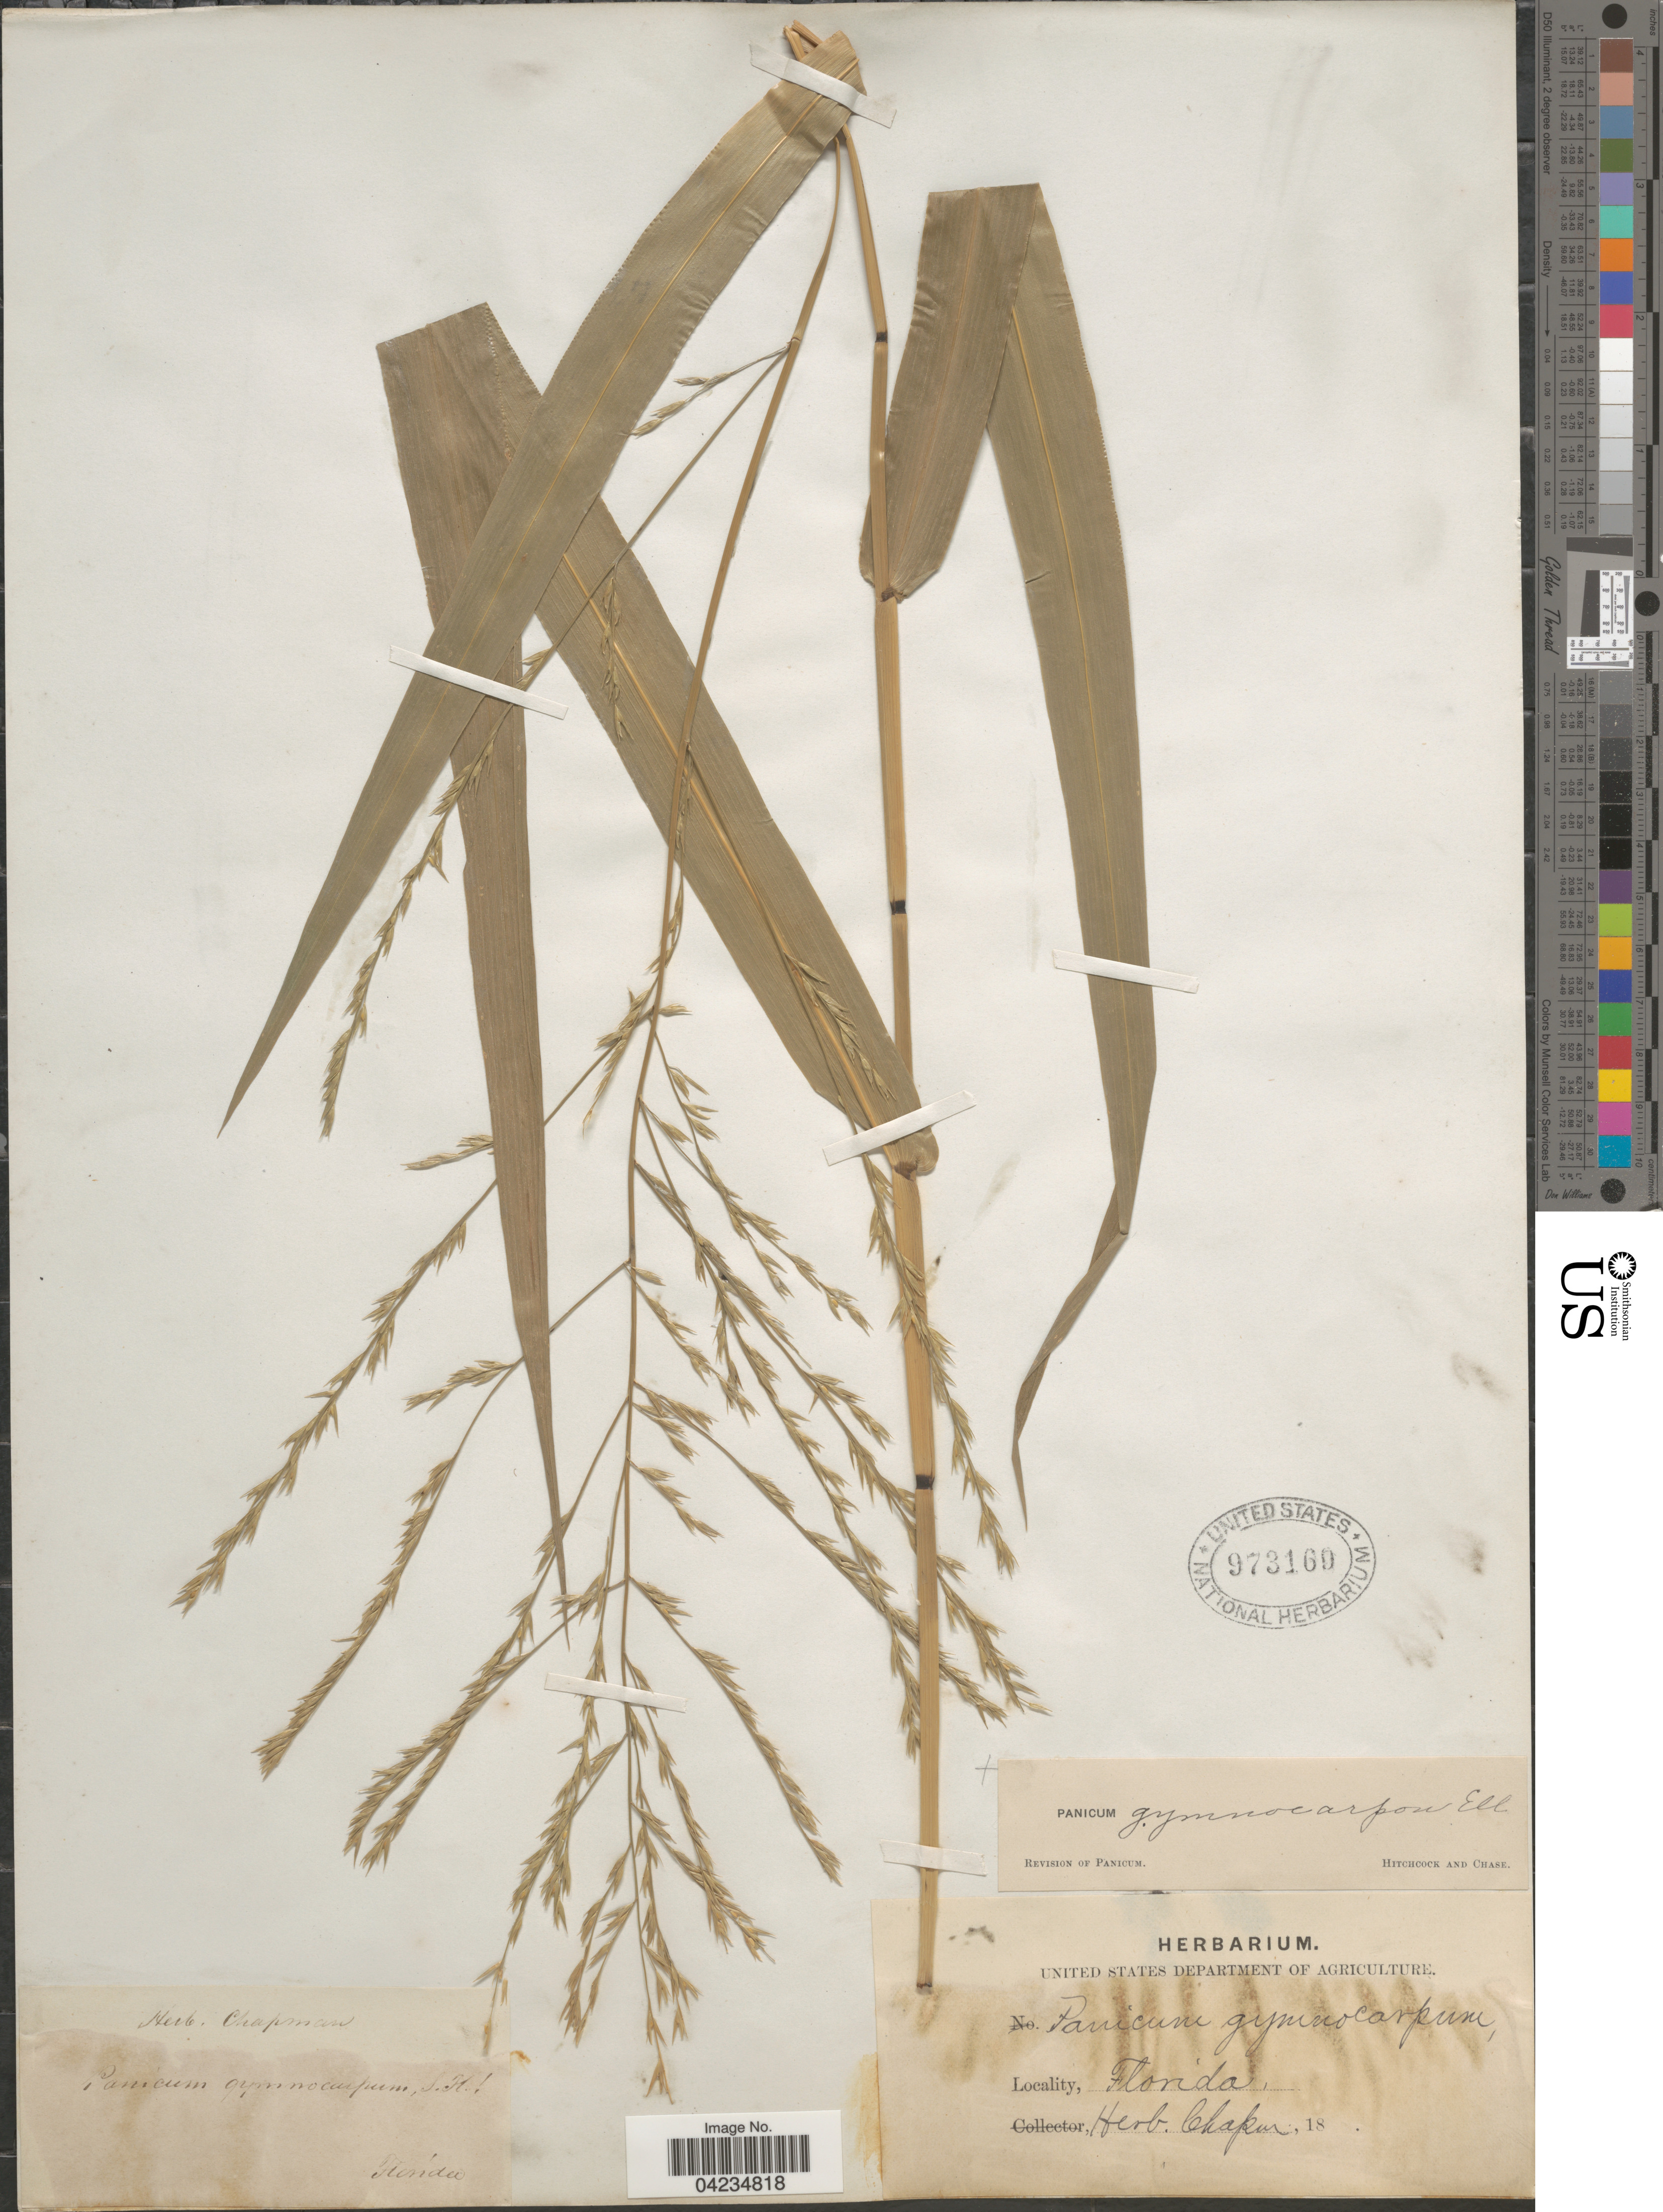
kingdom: Plantae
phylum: Tracheophyta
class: Liliopsida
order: Poales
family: Poaceae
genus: Phanopyrum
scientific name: Phanopyrum gymnocarpon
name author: (Elliott) Nash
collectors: ex herb. Chapman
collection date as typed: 18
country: United States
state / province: Florida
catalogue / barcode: US 973160